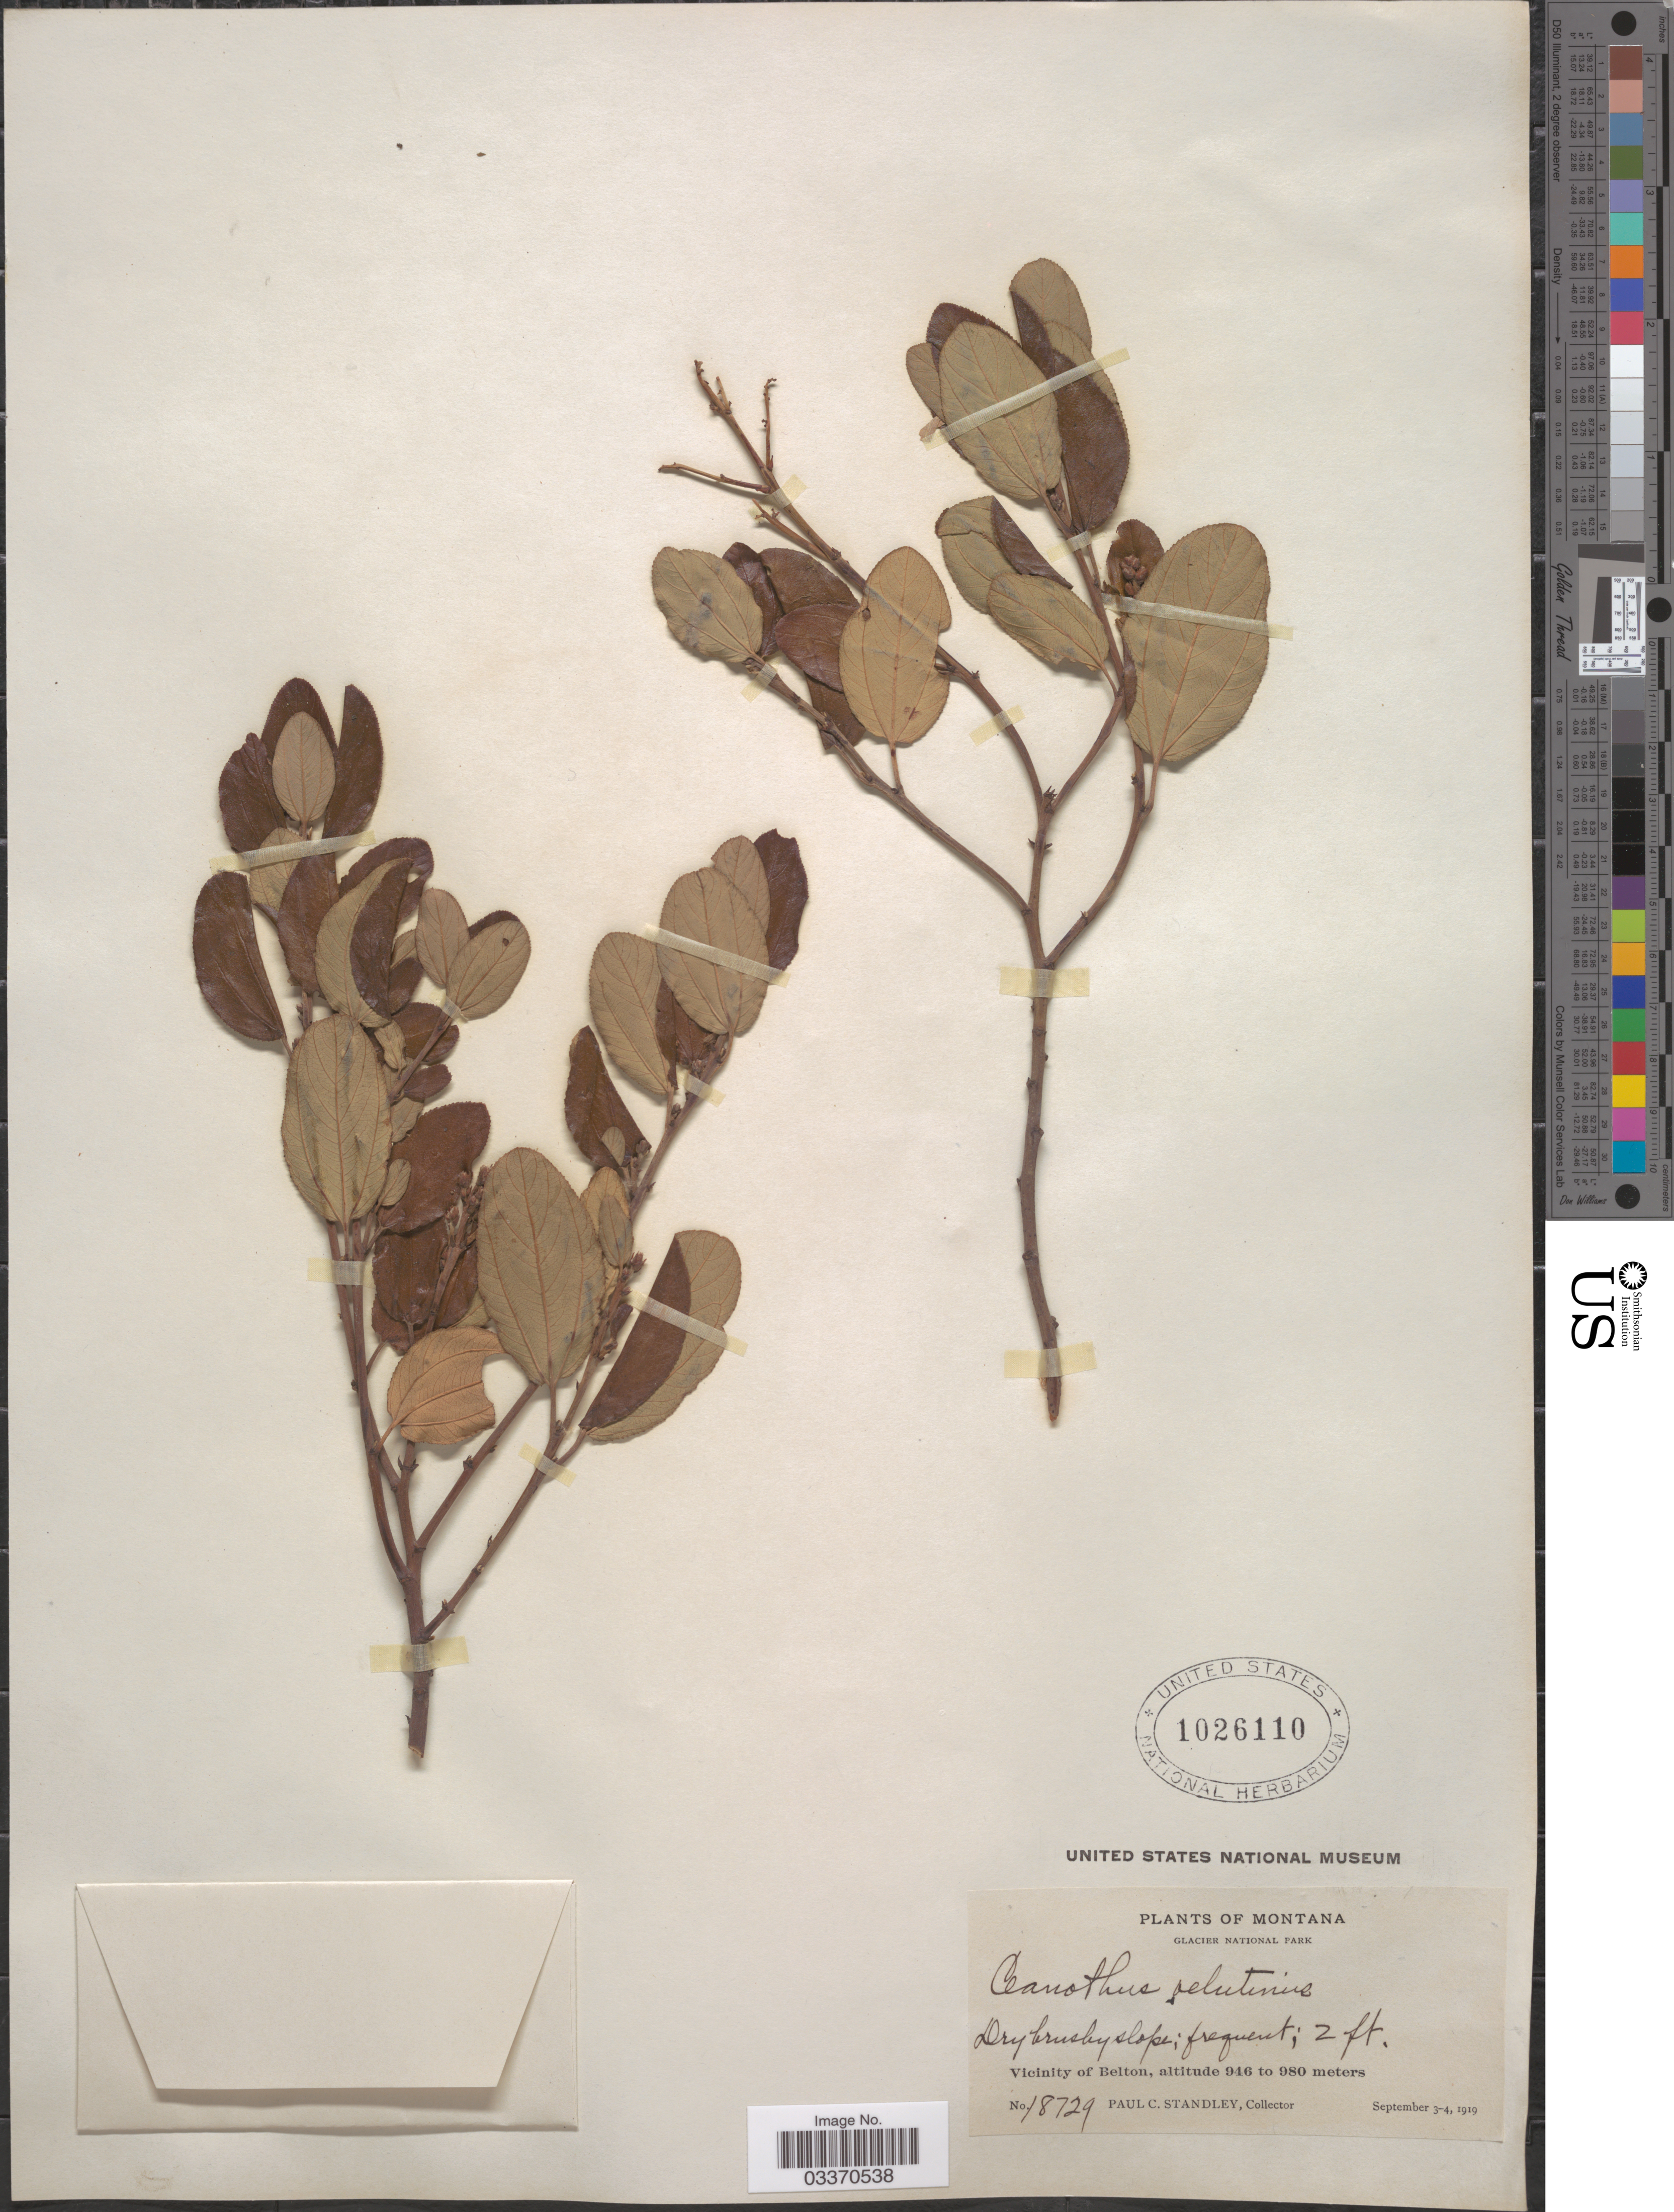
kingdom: Plantae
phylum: Tracheophyta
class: Magnoliopsida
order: Rosales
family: Rhamnaceae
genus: Ceanothus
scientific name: Ceanothus velutinus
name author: Douglas ex Hook.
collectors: P. C. Standley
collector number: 18729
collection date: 1919-09-03/1919-09-04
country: United States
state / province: Montana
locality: Glacier National Park. Vicinity of Belton.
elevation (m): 946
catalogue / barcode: US 1026110